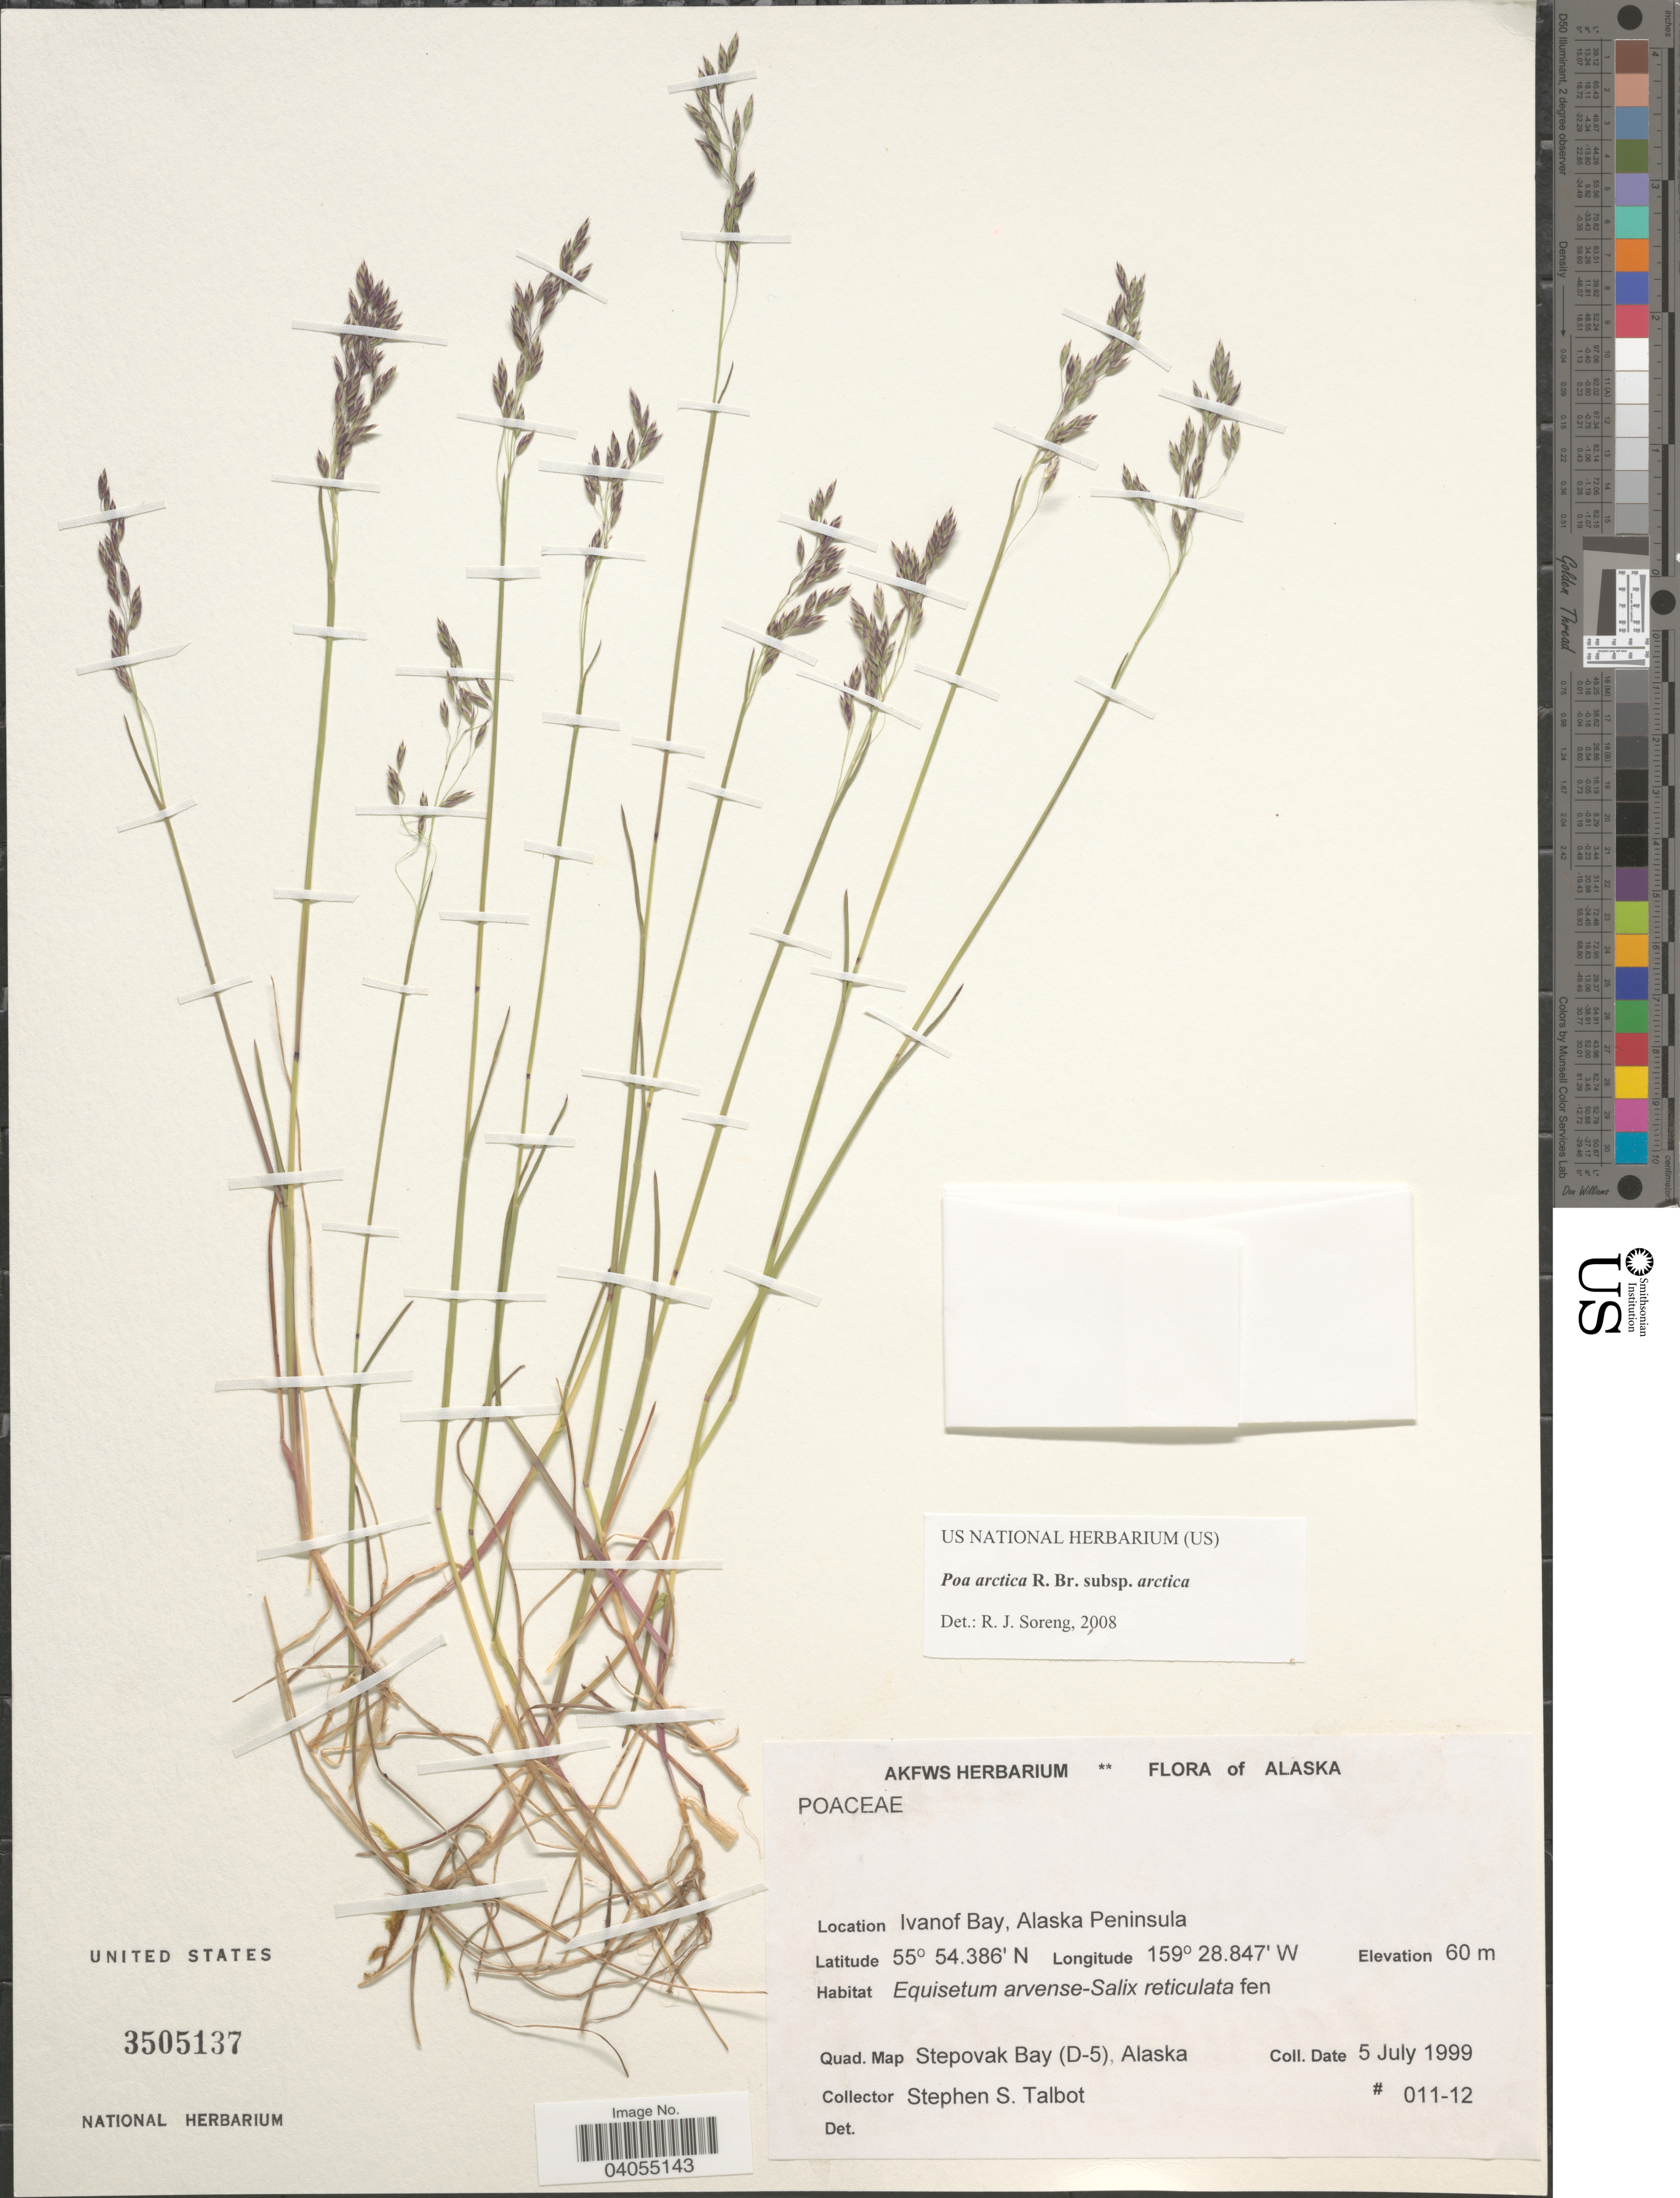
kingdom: Plantae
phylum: Tracheophyta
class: Liliopsida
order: Poales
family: Poaceae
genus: Poa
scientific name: Poa arctica subsp. arctica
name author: R. Br.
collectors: S. S. Talbot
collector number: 011-12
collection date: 1999-07-05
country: United States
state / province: Alaska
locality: Ivanof Bay, Alaska Peninsula. Quad. Map Stepovak Bay (D-5).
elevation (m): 60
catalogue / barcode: US 3505137